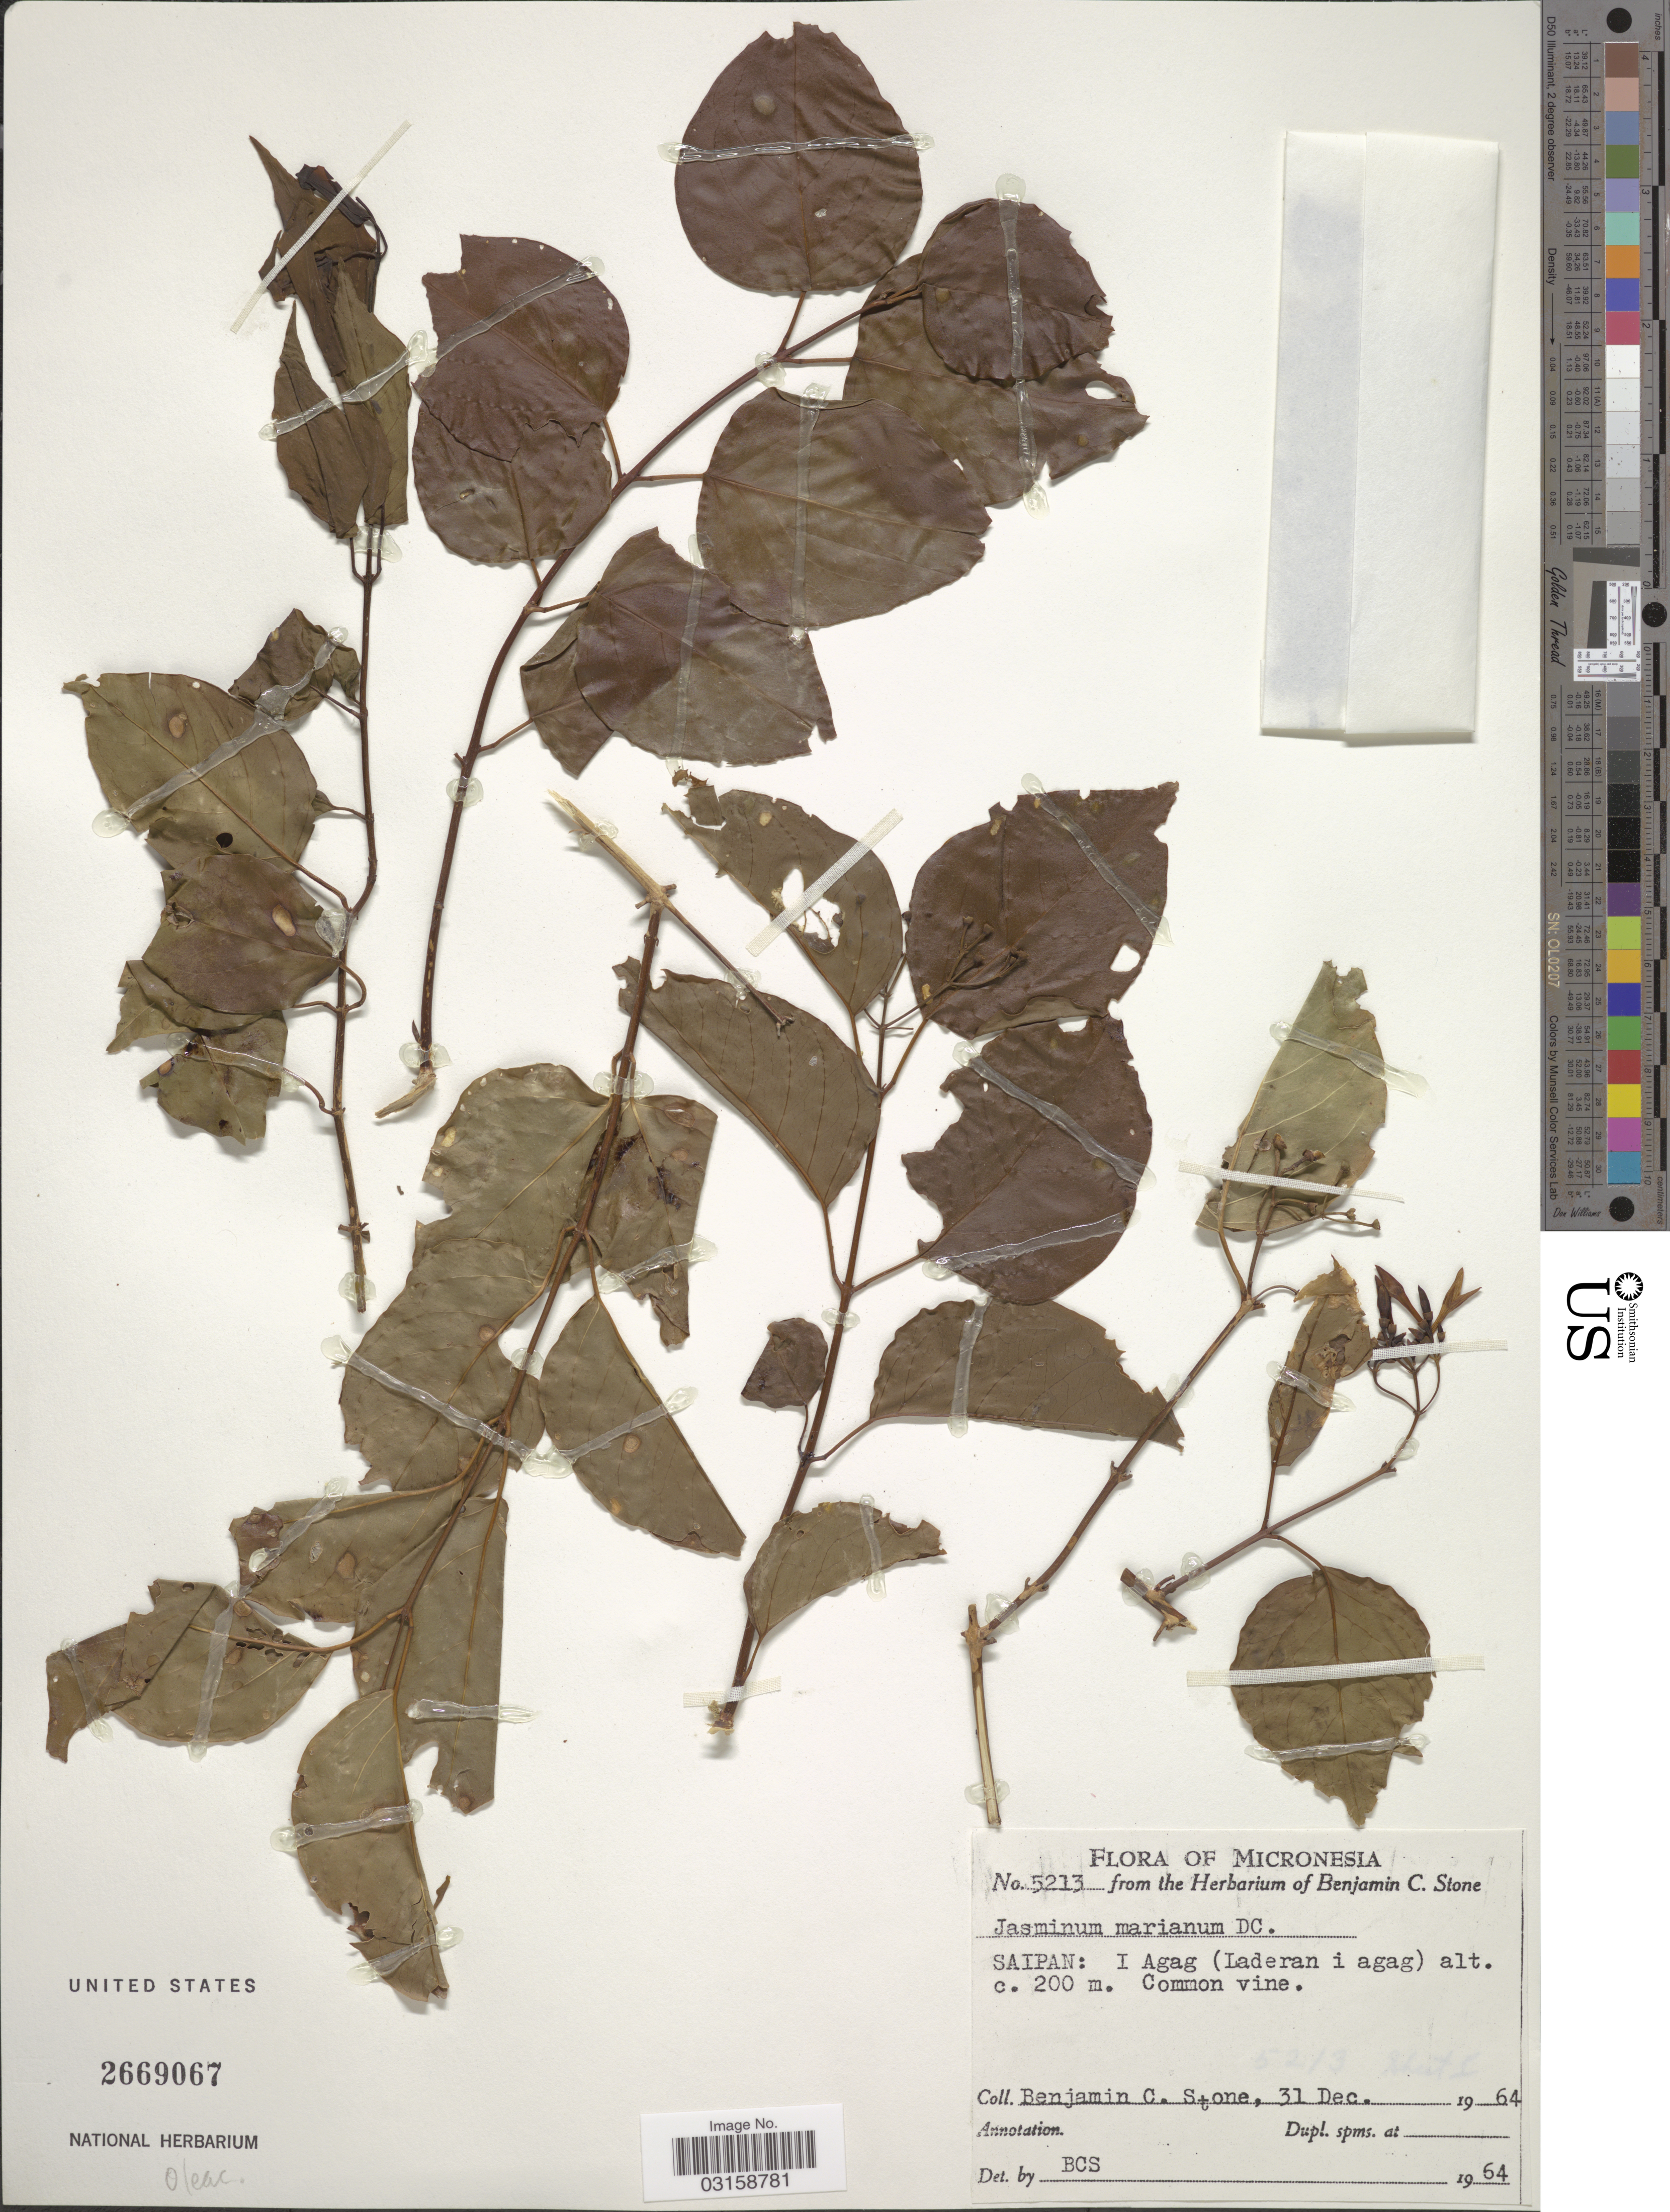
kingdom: Plantae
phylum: Tracheophyta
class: Magnoliopsida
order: Lamiales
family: Oleaceae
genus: Jasminum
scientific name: Jasminum marianum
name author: DC.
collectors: B. C. Stone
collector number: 5213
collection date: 1964-12-31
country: Northern Mariana Islands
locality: Micronesia. Saipan: I Agag (Laderan i agag).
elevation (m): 200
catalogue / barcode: US 2669067